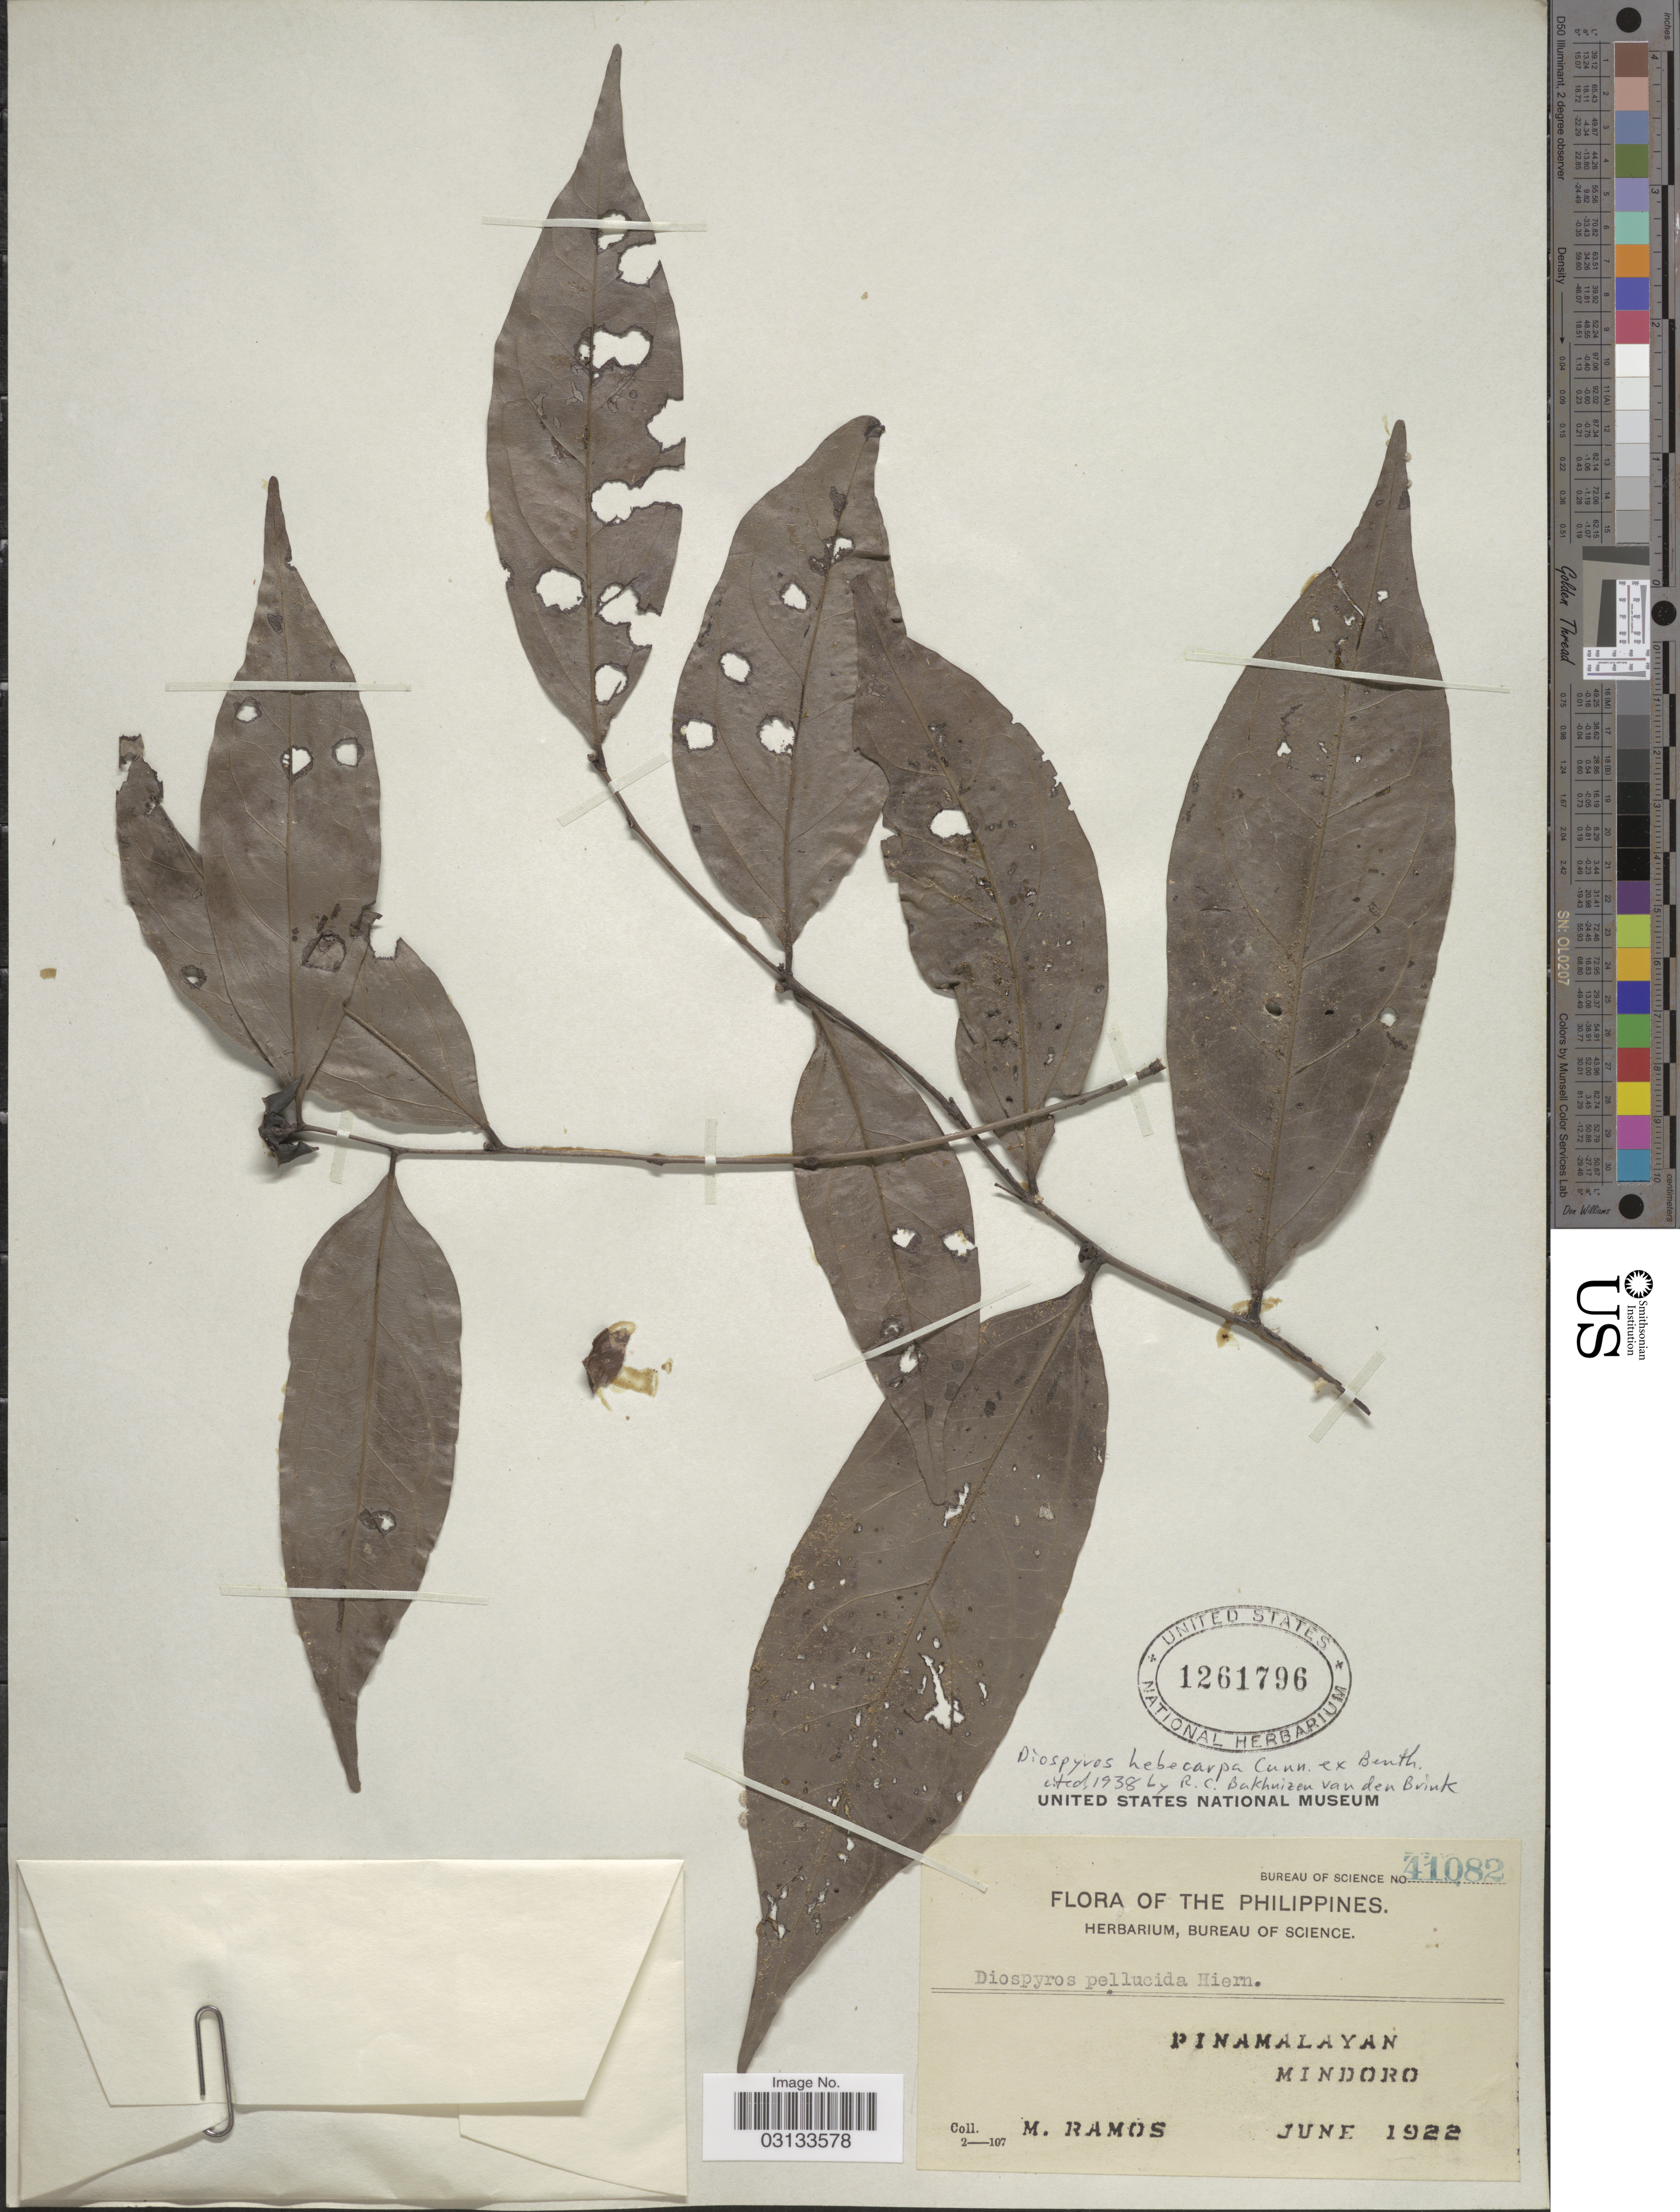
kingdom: Plantae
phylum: Tracheophyta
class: Magnoliopsida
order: Ericales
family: Ebenaceae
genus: Diospyros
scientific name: Diospyros hebecarpa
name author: Cunn. ex Benth.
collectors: M. Ramos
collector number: Bureau of Science 41082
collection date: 1922-06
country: Philippines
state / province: Mimaropa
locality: Pinamalayan, Mindoro.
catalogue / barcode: US 1261796